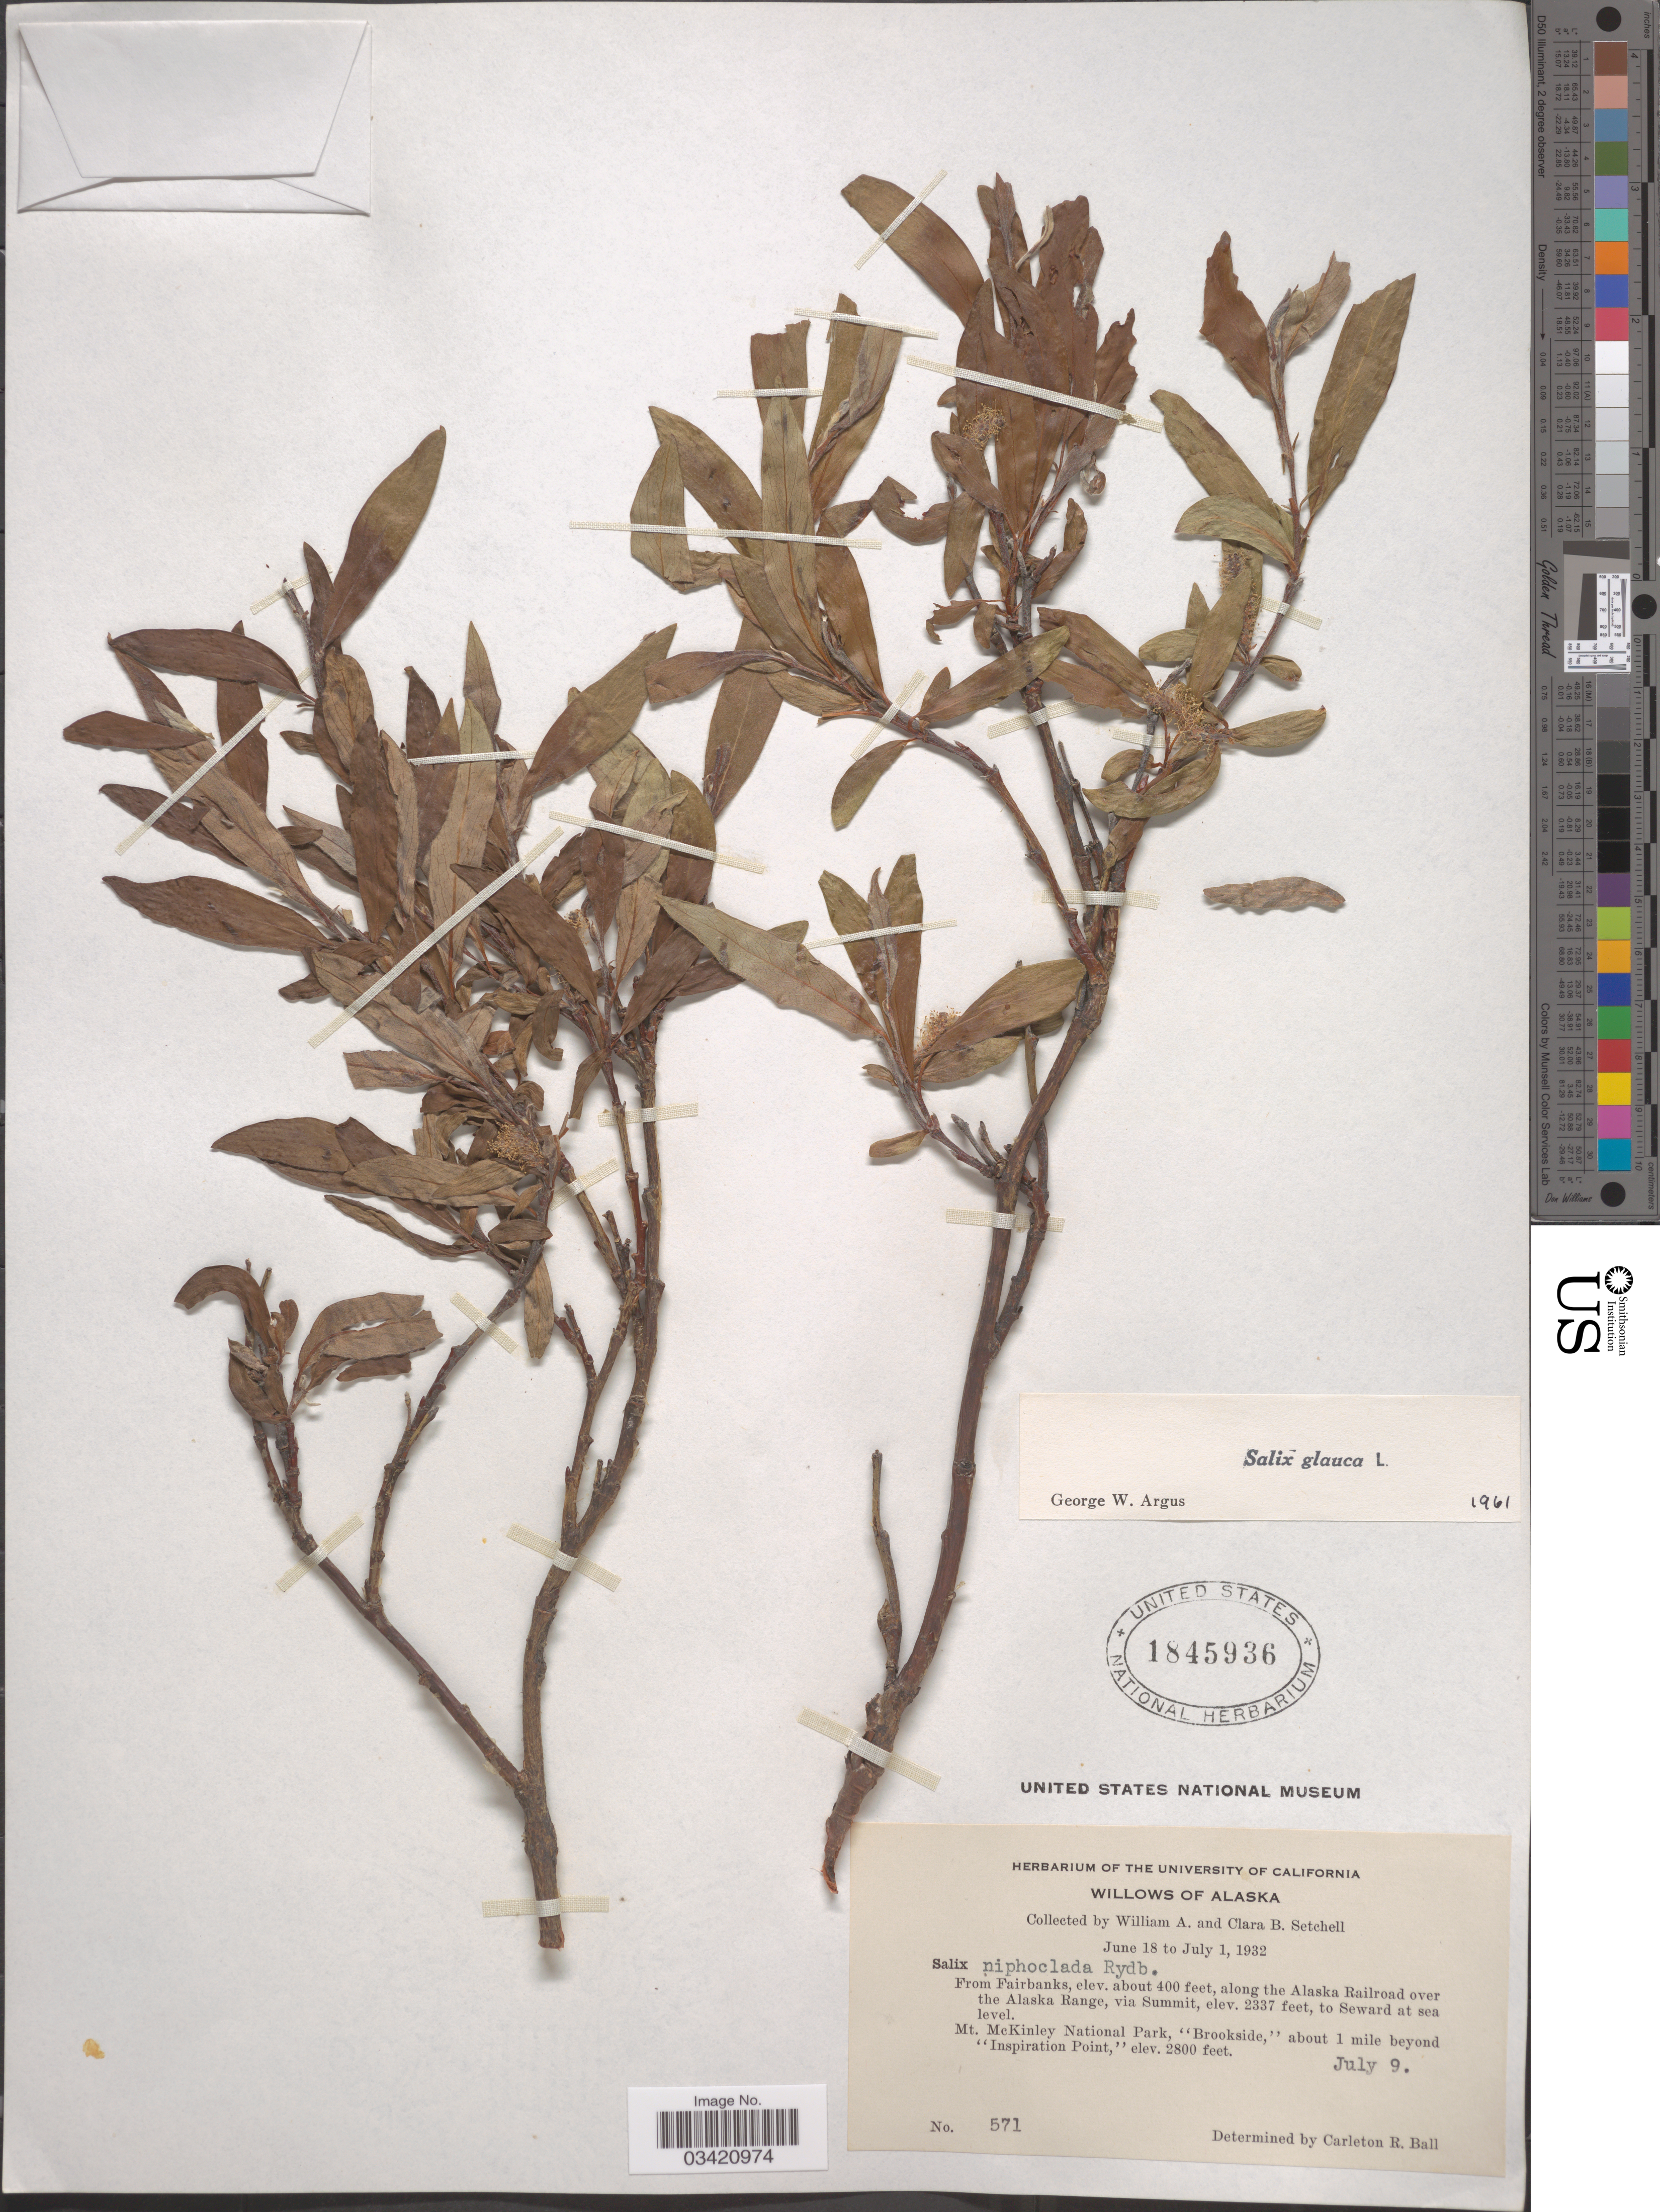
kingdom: Plantae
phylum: Tracheophyta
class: Magnoliopsida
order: Malpighiales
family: Salicaceae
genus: Salix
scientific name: Salix glauca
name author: L.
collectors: W. Setchell & C. B. Setchell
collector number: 571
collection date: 1932-07-09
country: United States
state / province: Alaska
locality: From Fairbanks, along the Alaska Railroad over the Alaska Range, via Summit, to Seward. Mt. McKinley National Park, "Brookside," about 1 mile beyond "Inspiration Point,".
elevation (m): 0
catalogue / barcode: US 1845936